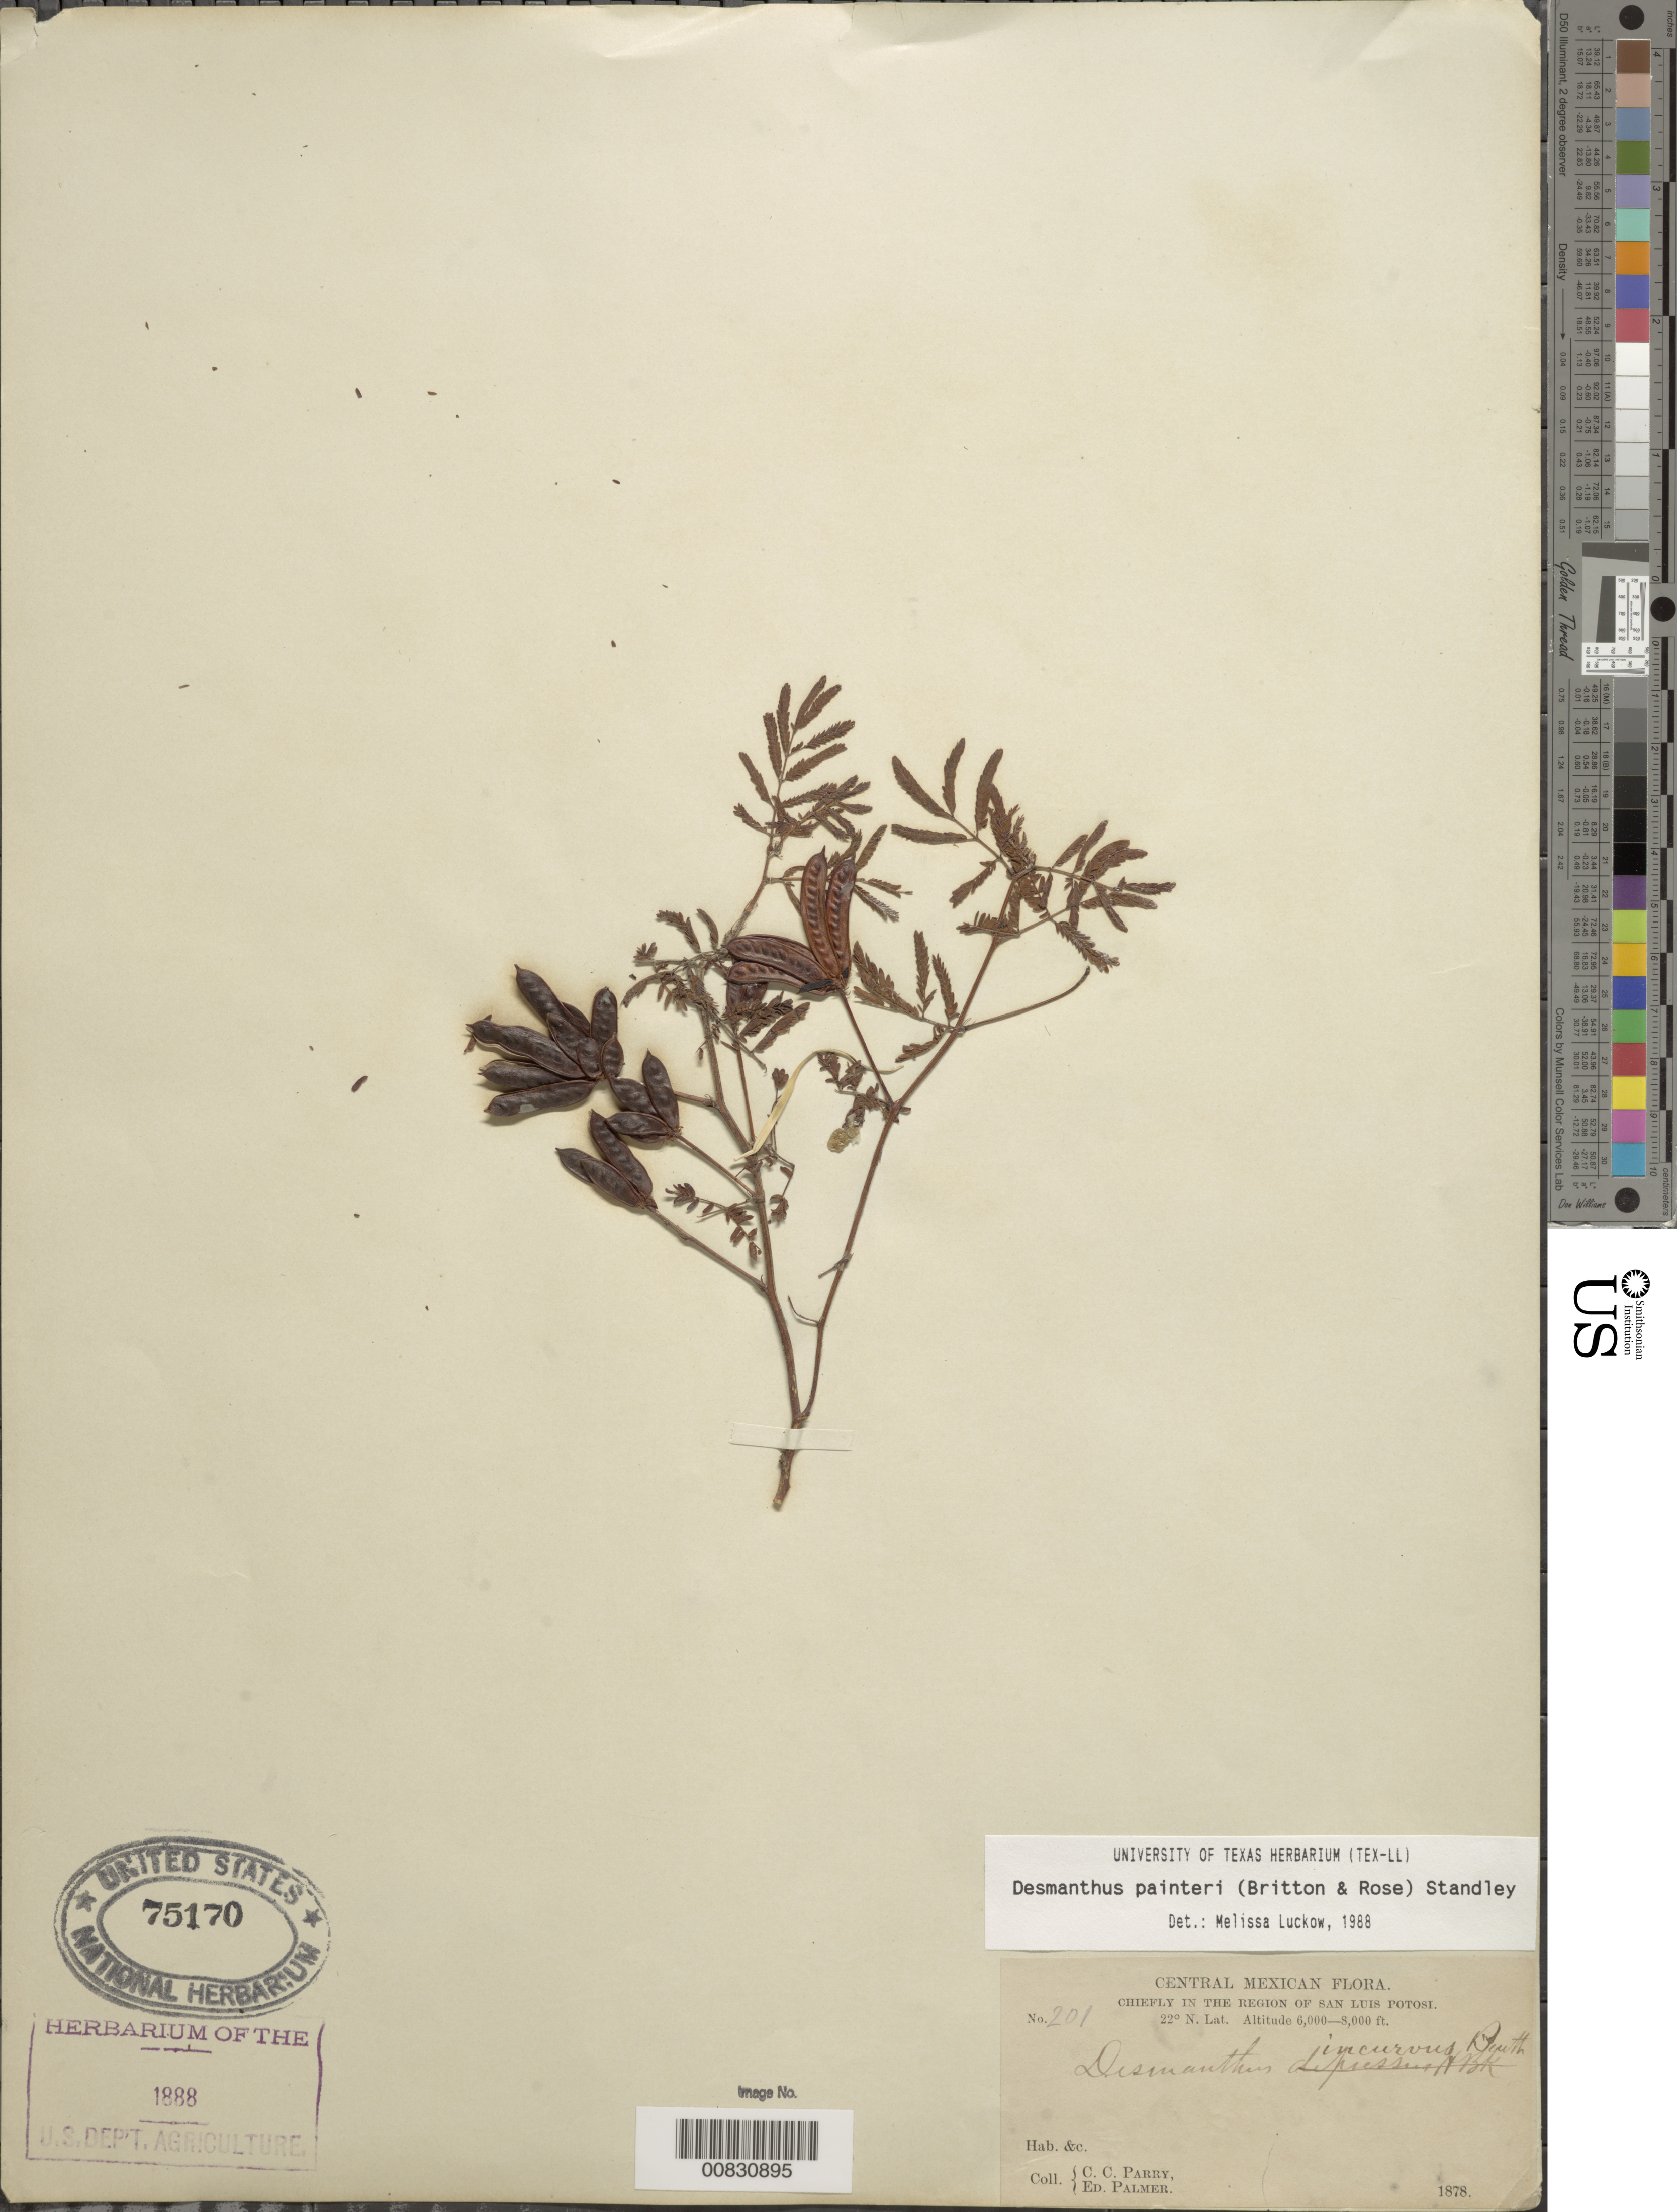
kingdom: Plantae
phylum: Tracheophyta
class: Magnoliopsida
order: Fabales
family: Fabaceae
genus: Desmanthus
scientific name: Desmanthus painteri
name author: (Britton) Standl.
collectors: C. C. Parry & E. Palmer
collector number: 201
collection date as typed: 1878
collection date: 1878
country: Mexico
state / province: San Luis Potosí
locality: Chiefly in the region of San Luis Potosí.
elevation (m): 1829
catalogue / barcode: US 75170